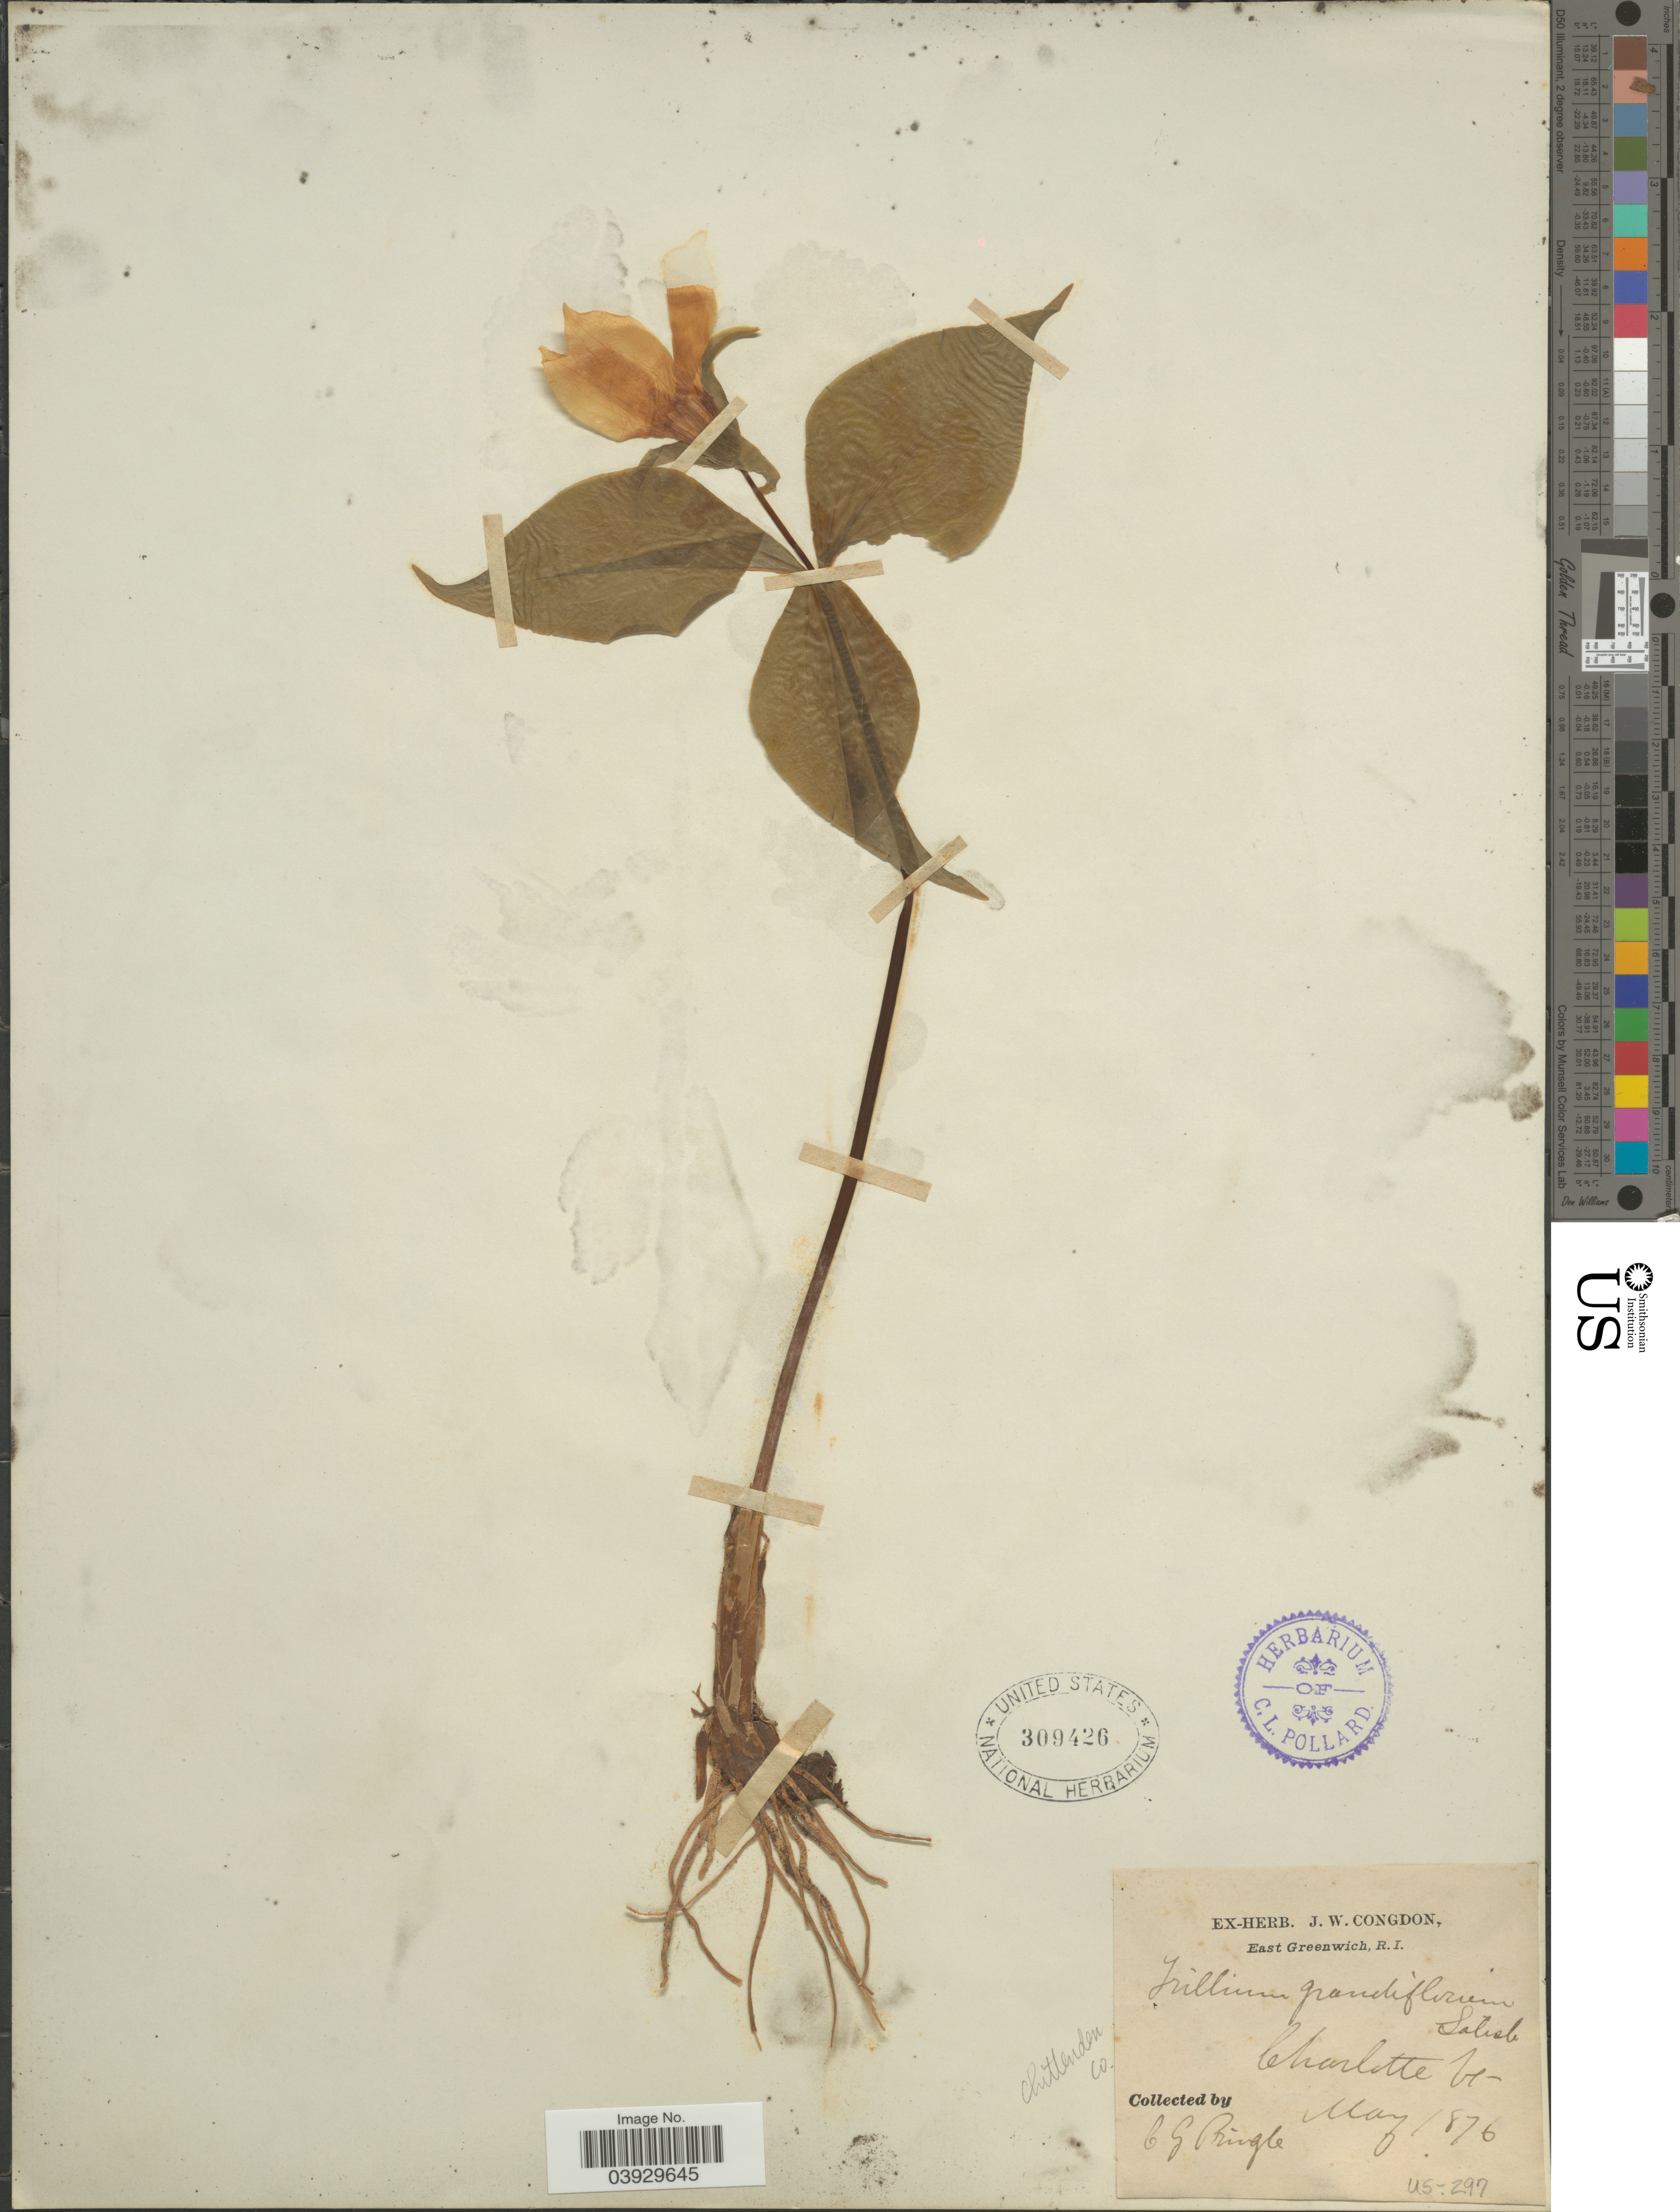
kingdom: Plantae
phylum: Tracheophyta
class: Liliopsida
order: Liliales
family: Melanthiaceae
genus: Trillium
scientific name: Trillium grandiflorum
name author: (Michx.) Salisb.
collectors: C. G. Pringle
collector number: US-297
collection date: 1876-05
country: United States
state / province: Vermont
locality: Chittenden Co. Charlotte.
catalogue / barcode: US 309426